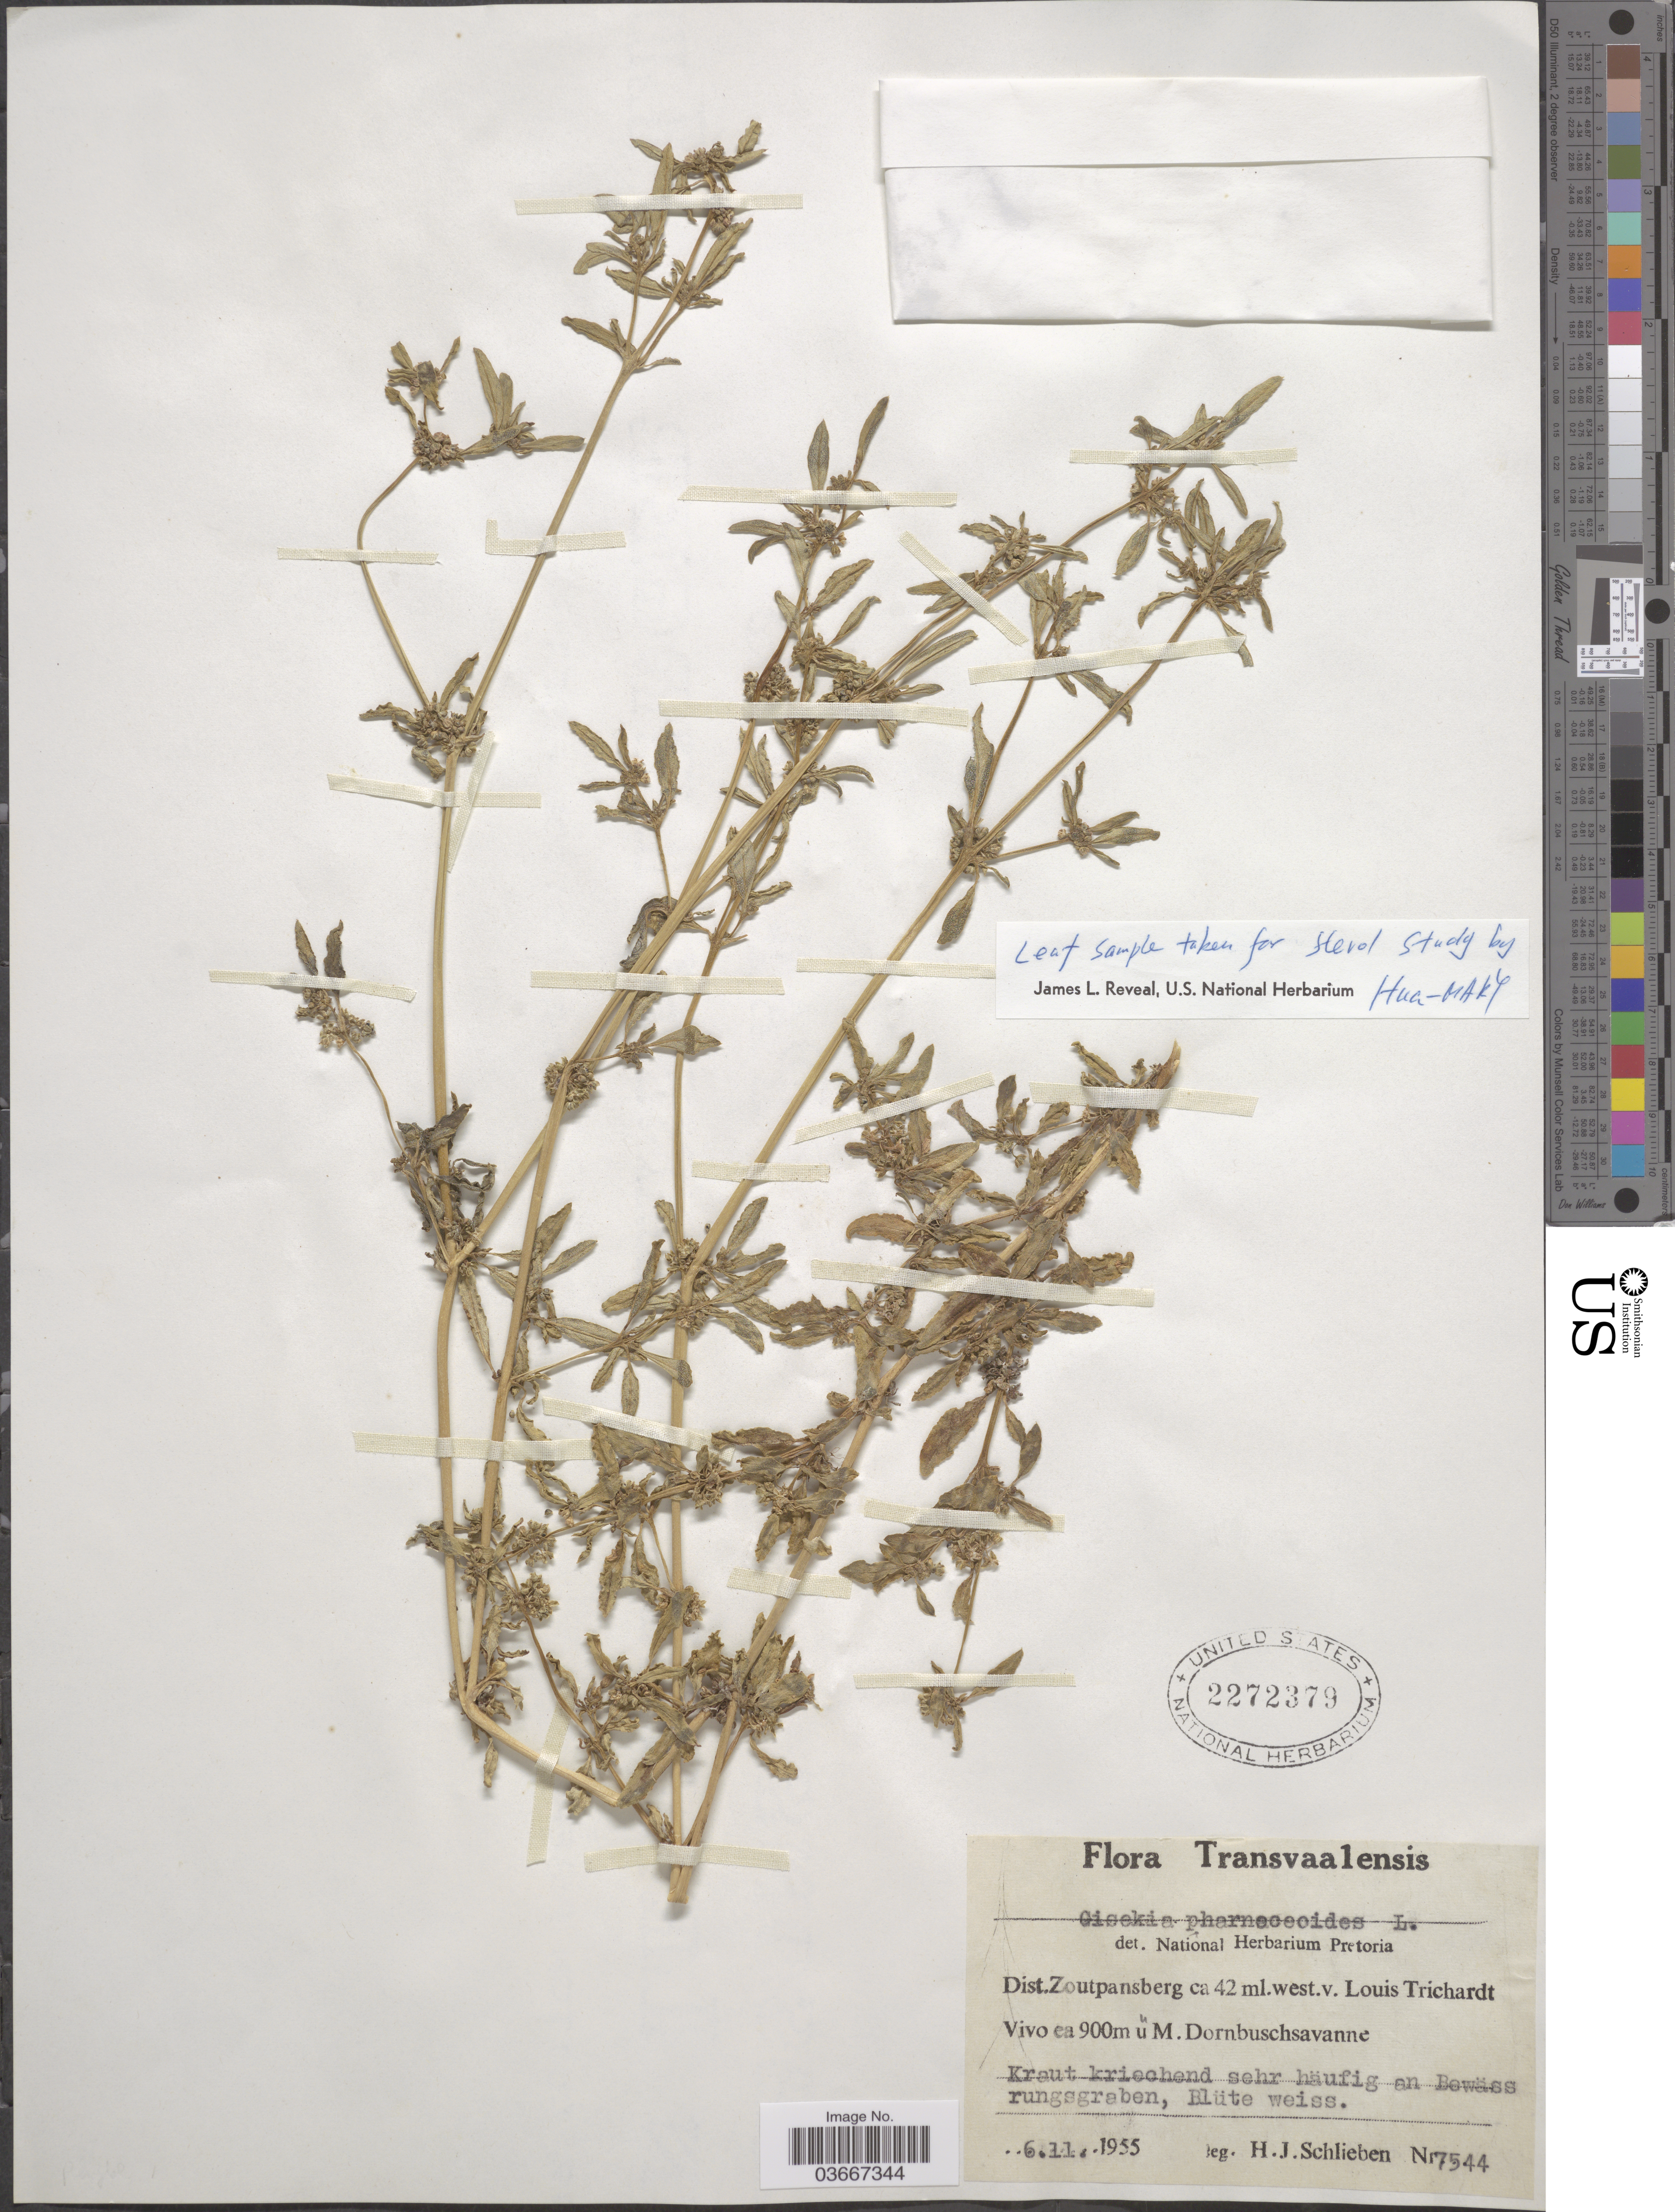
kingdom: Plantae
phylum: Tracheophyta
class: Magnoliopsida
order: Caryophyllales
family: Gisekiaceae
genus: Gisekia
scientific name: Gisekia pharnaceoides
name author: L.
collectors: H. J. Schlieben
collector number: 7544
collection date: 1955-11-06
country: South Africa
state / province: Limpopo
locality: Transvaalensis. Dist. Zoutpansberg ca 42 ml. west. v. Louis Trichardt Vivo.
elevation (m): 900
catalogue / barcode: US 2272379